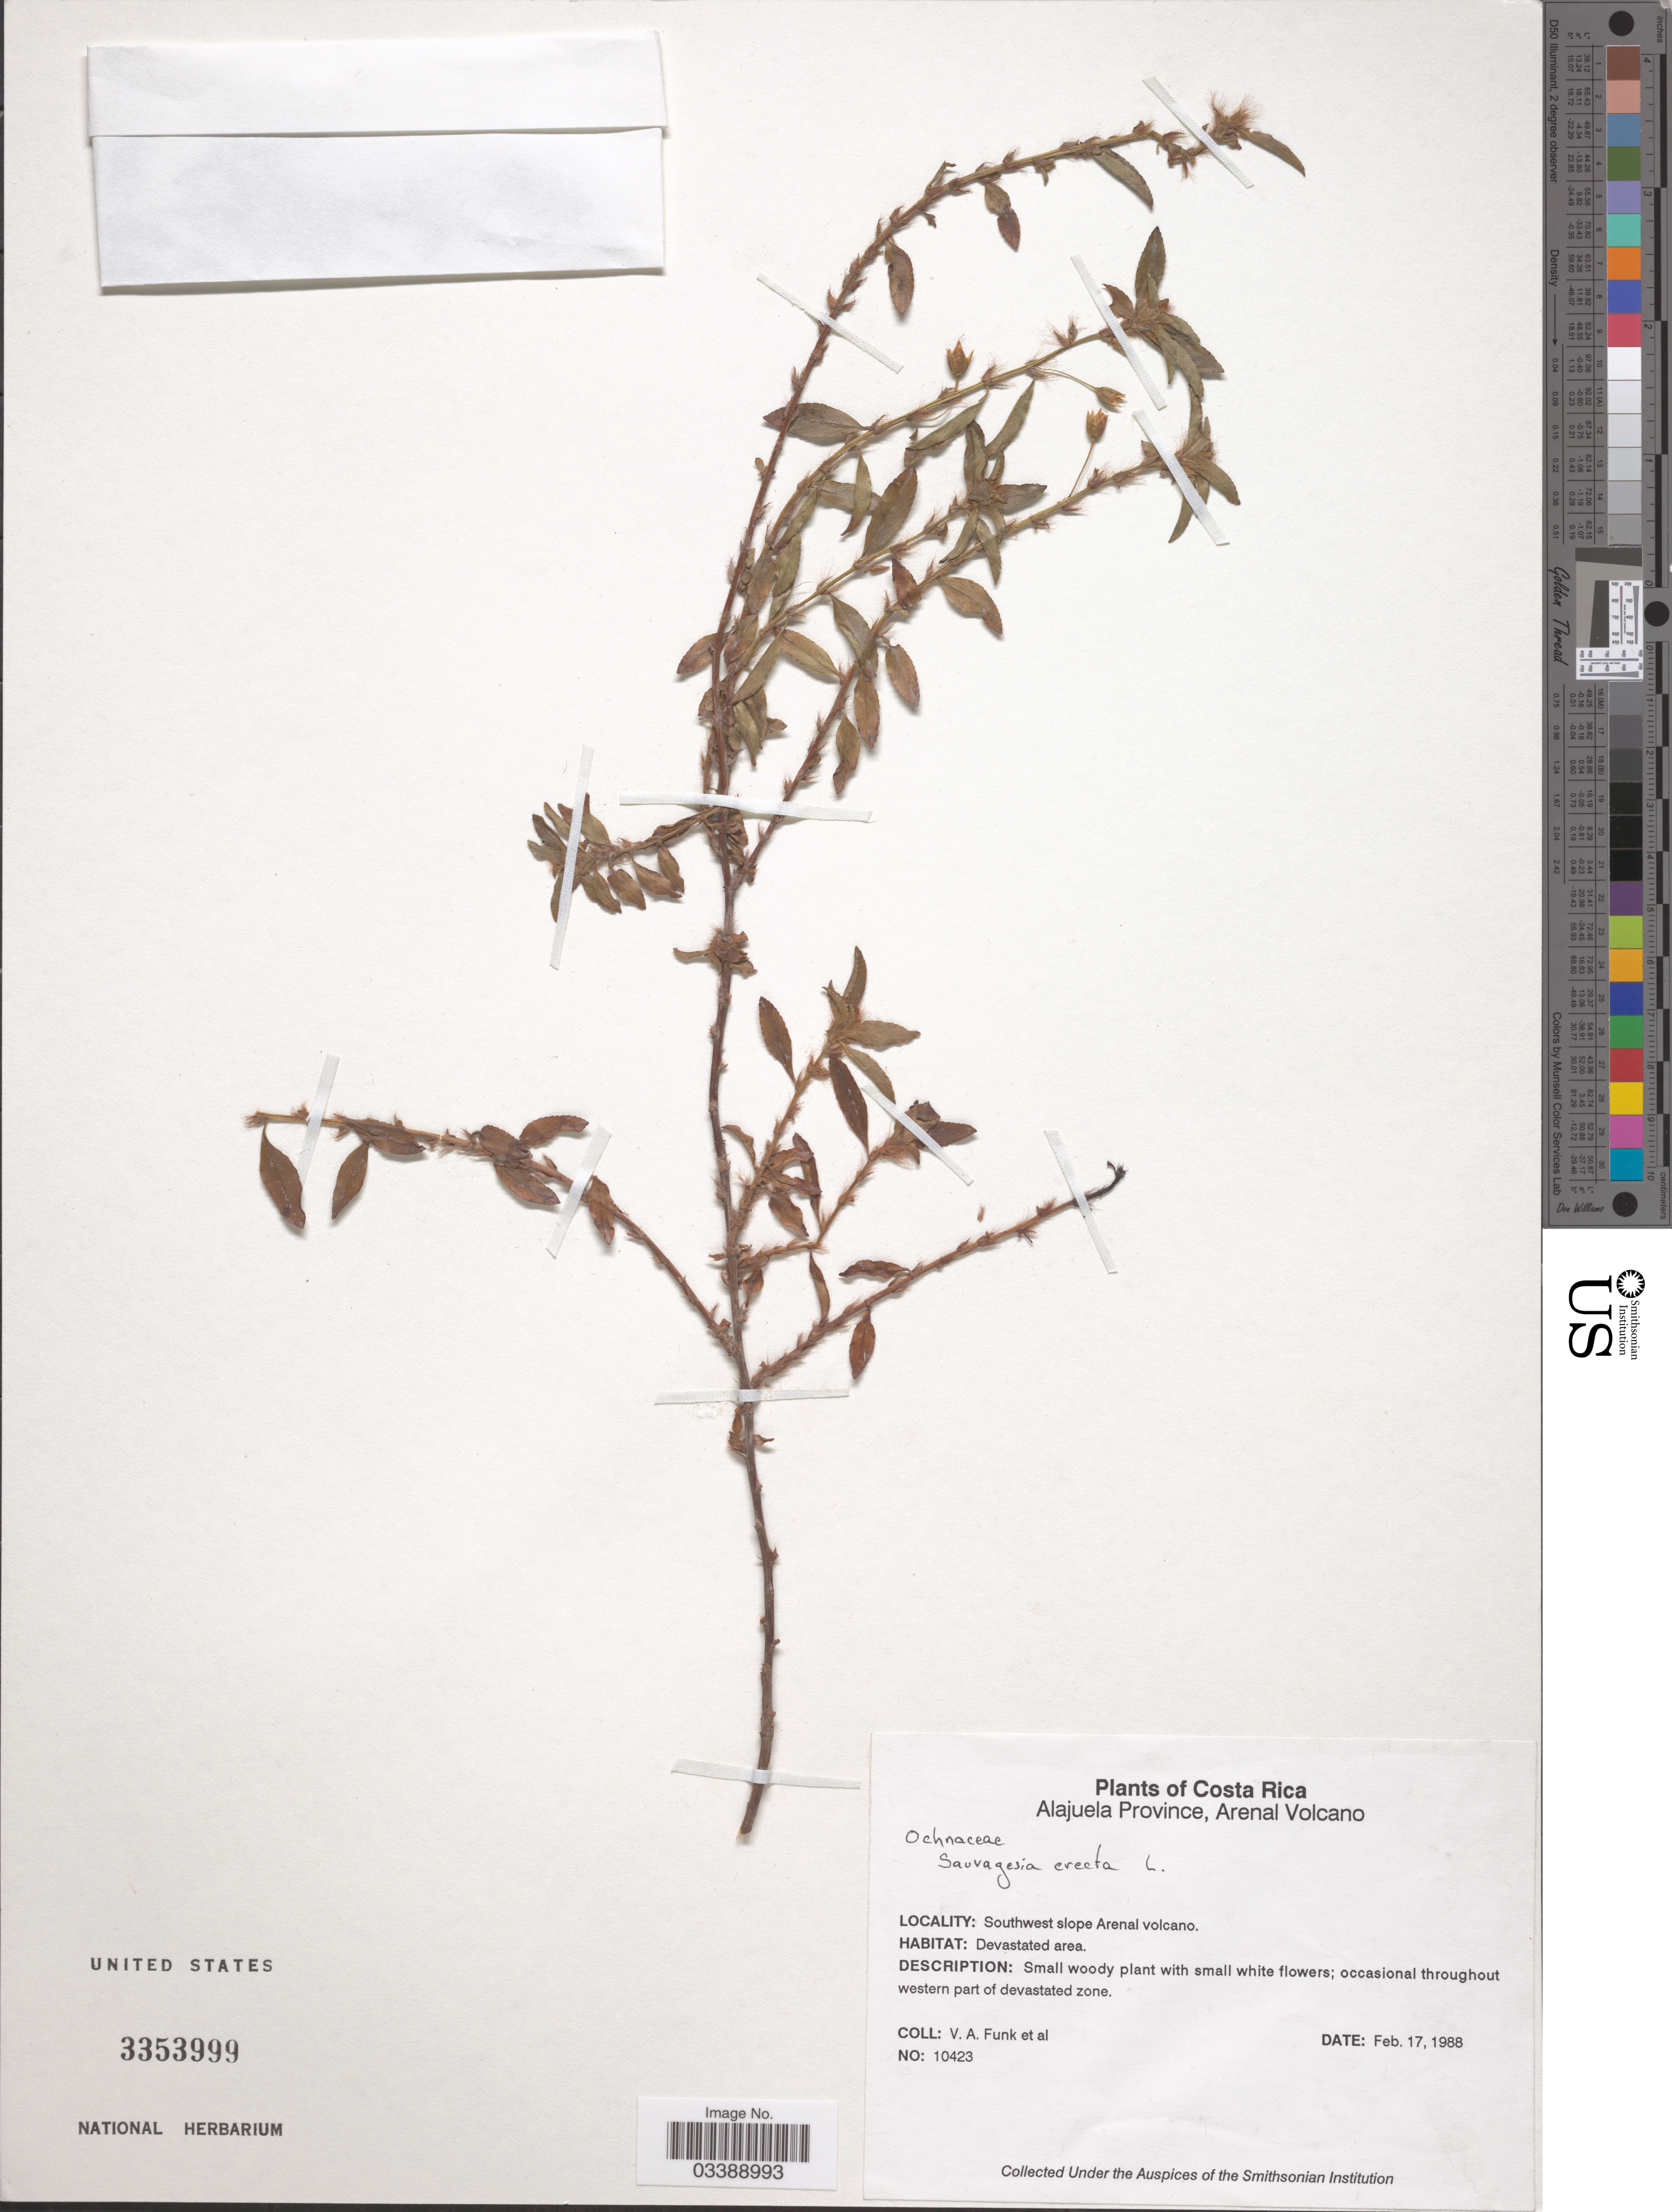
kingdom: Plantae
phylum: Tracheophyta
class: Magnoliopsida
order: Malpighiales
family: Ochnaceae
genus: Sauvagesia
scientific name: Sauvagesia erecta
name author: L.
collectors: V. Funk & et al.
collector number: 10423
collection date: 1988-02-17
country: Costa Rica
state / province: Alajuela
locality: Arenal Volcano. Southwest slope Arenal volcano.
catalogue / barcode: US 3353999